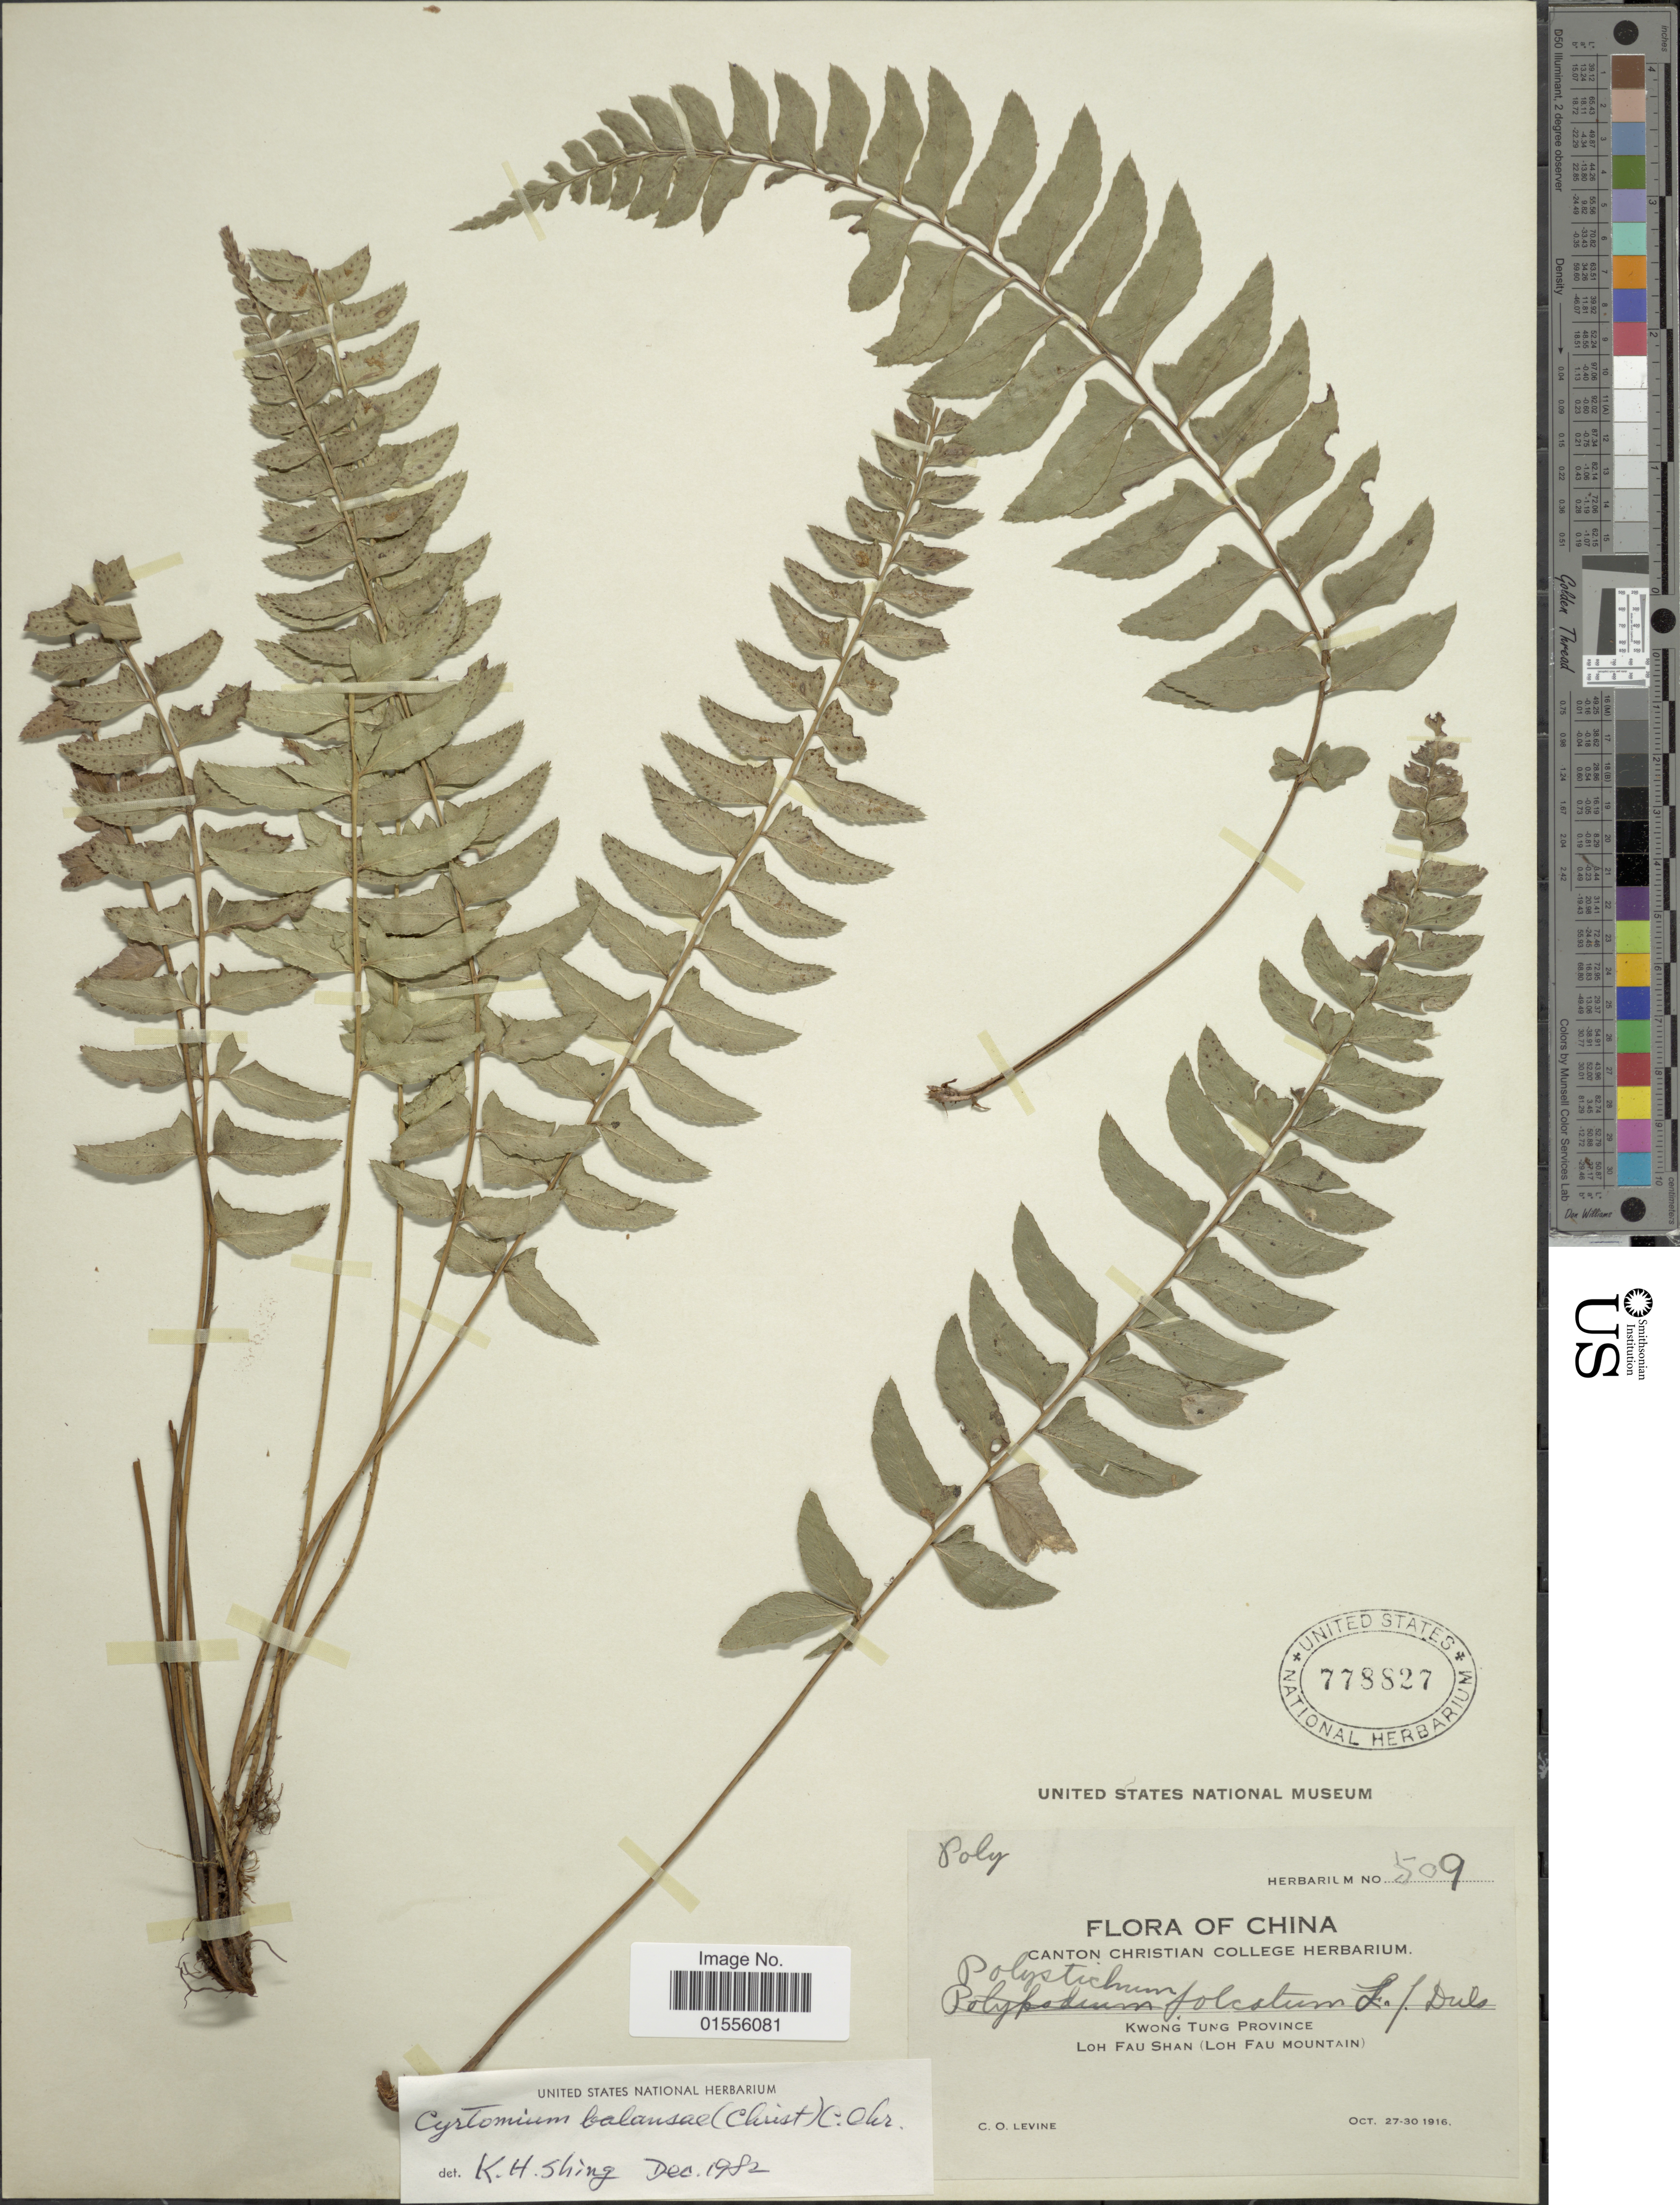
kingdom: Plantae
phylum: Tracheophyta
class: Polypodiopsida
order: Polypodiales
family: Dryopteridaceae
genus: Cyrtomium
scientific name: Cyrtomium balansae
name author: (Christ) C. Chr.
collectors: C. O. Levine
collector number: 509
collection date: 1916-10-27/1916-10-30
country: China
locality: Kwong Tung Province, Loh Fau Shan (Loh Fau Mountain)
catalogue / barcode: US 778827